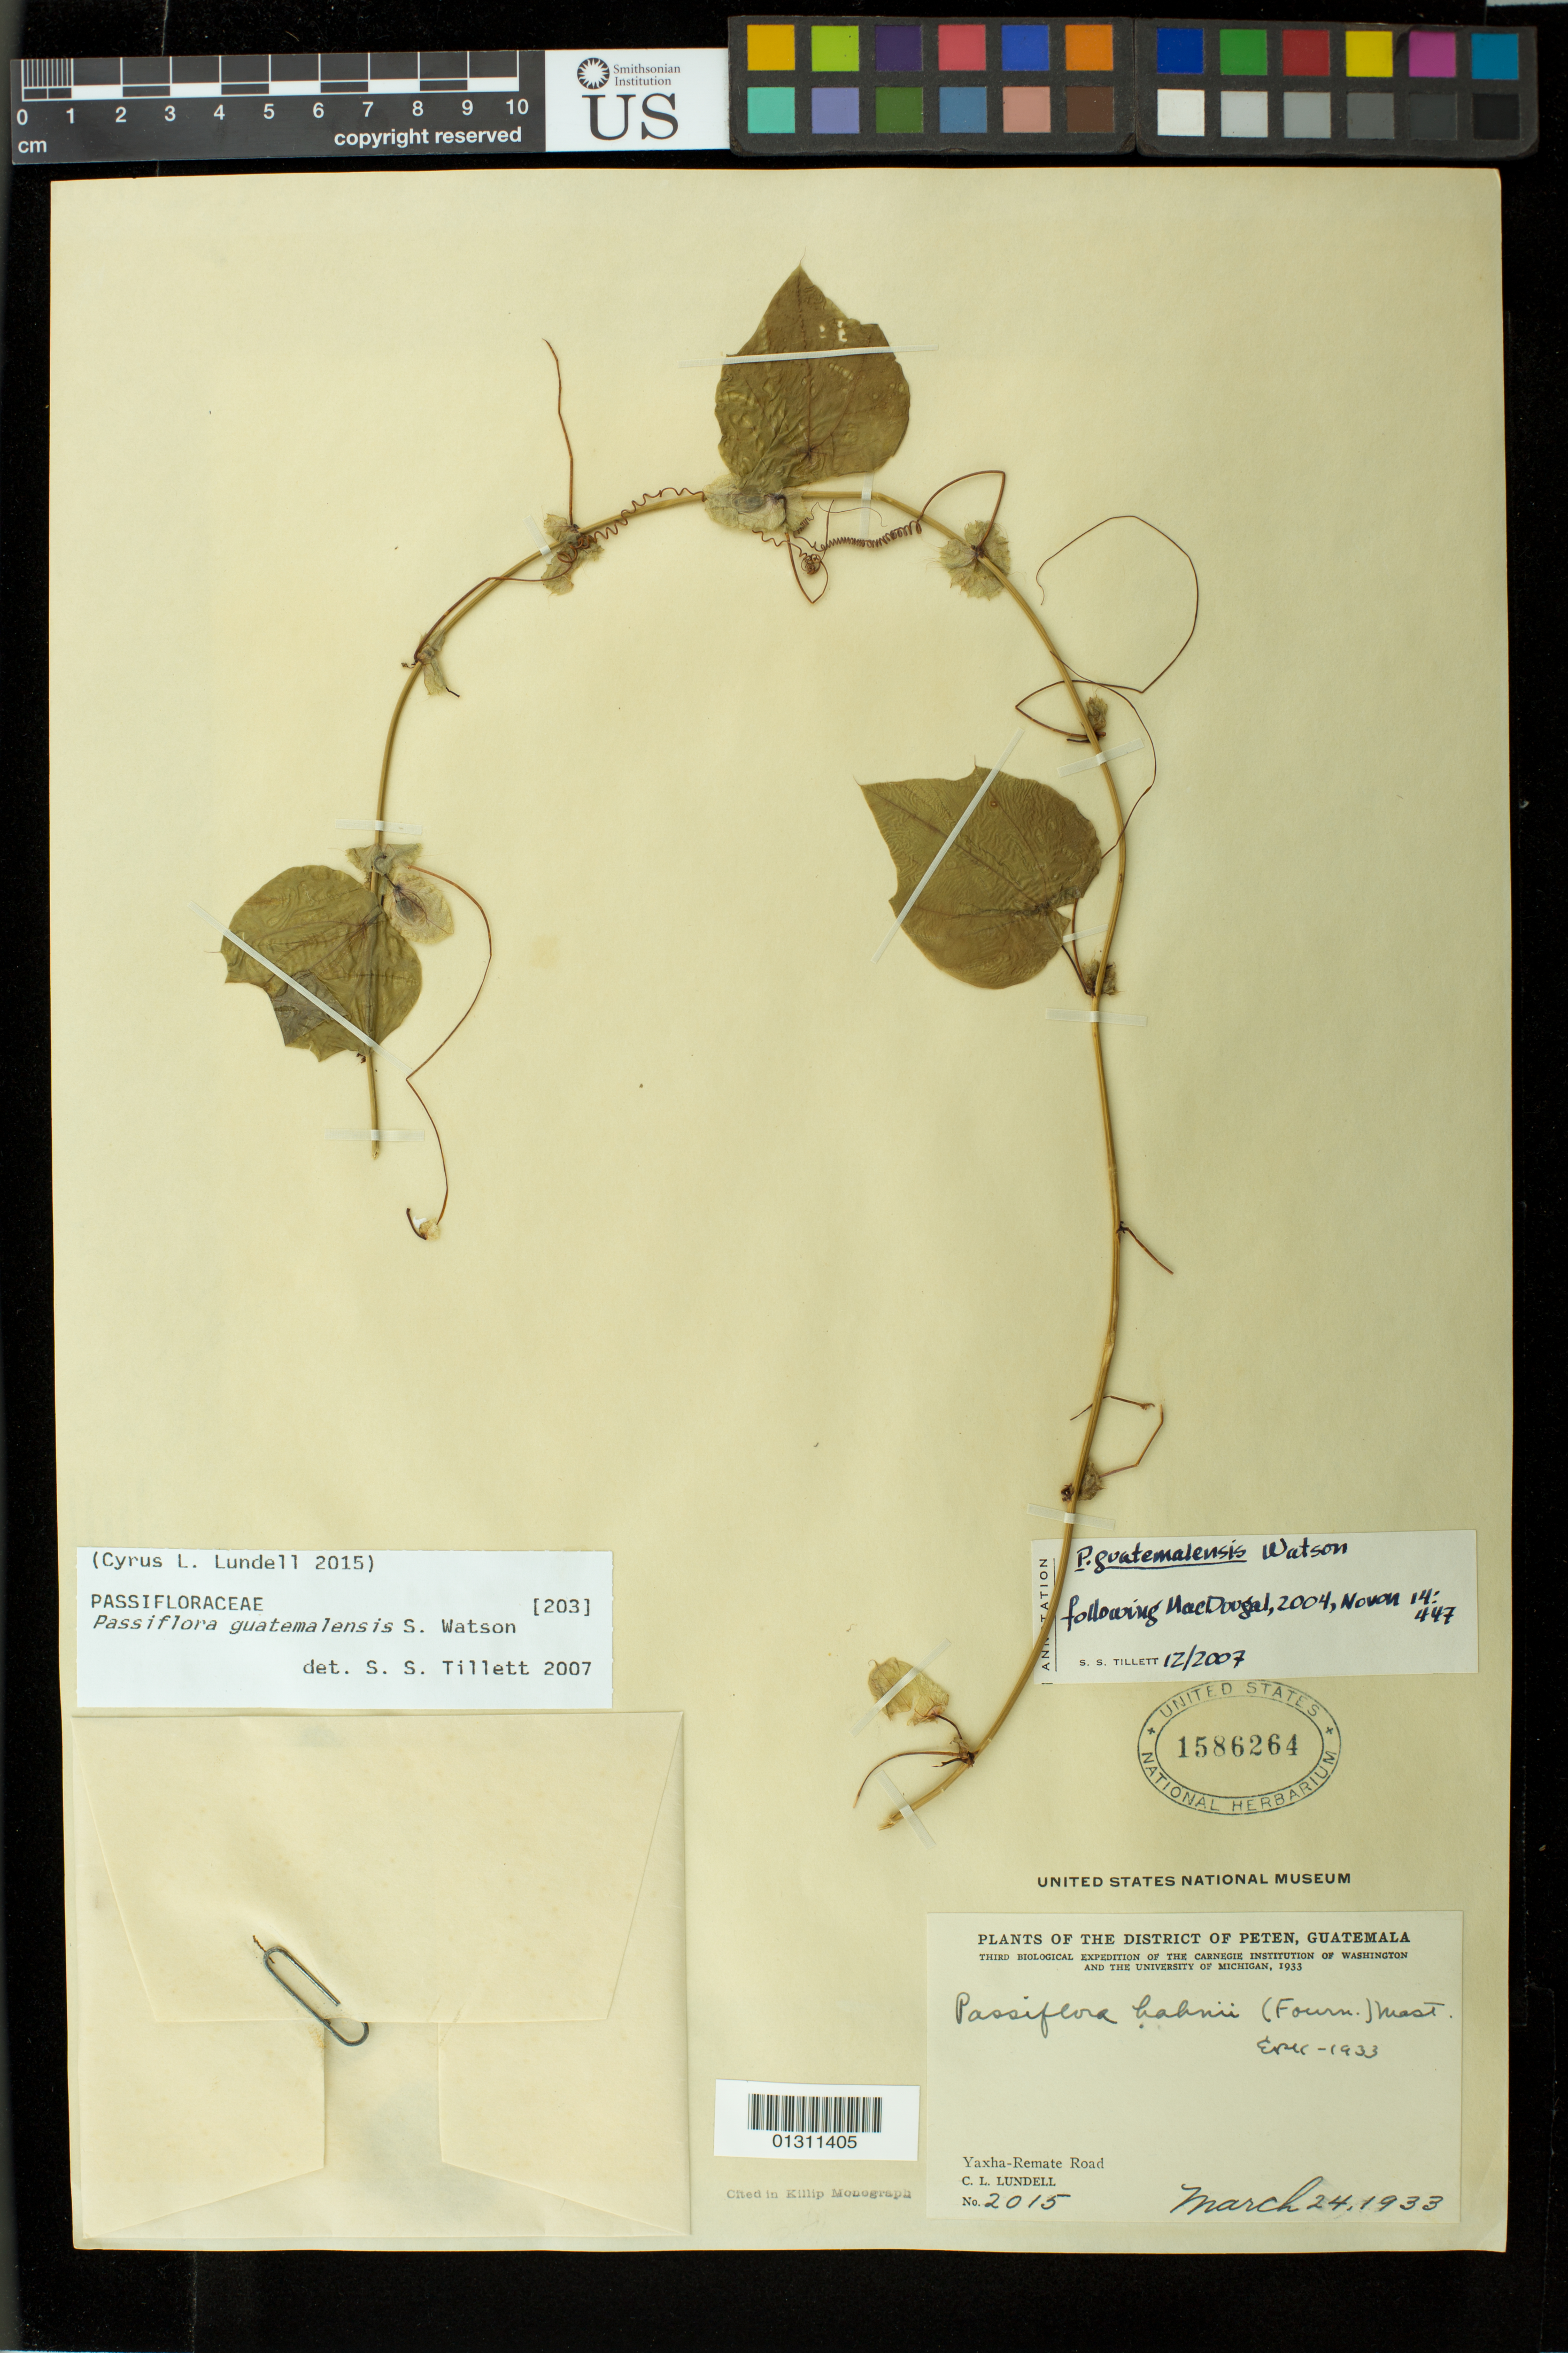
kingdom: Plantae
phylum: Tracheophyta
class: Magnoliopsida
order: Malpighiales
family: Passifloraceae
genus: Passiflora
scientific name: Passiflora guatemalensis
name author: S. Watson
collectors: C. L. Lundell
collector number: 2015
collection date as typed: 24 Mar 1933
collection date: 1933-03-24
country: Guatemala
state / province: El Petén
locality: Yaxha-Remate road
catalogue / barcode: US 1586264